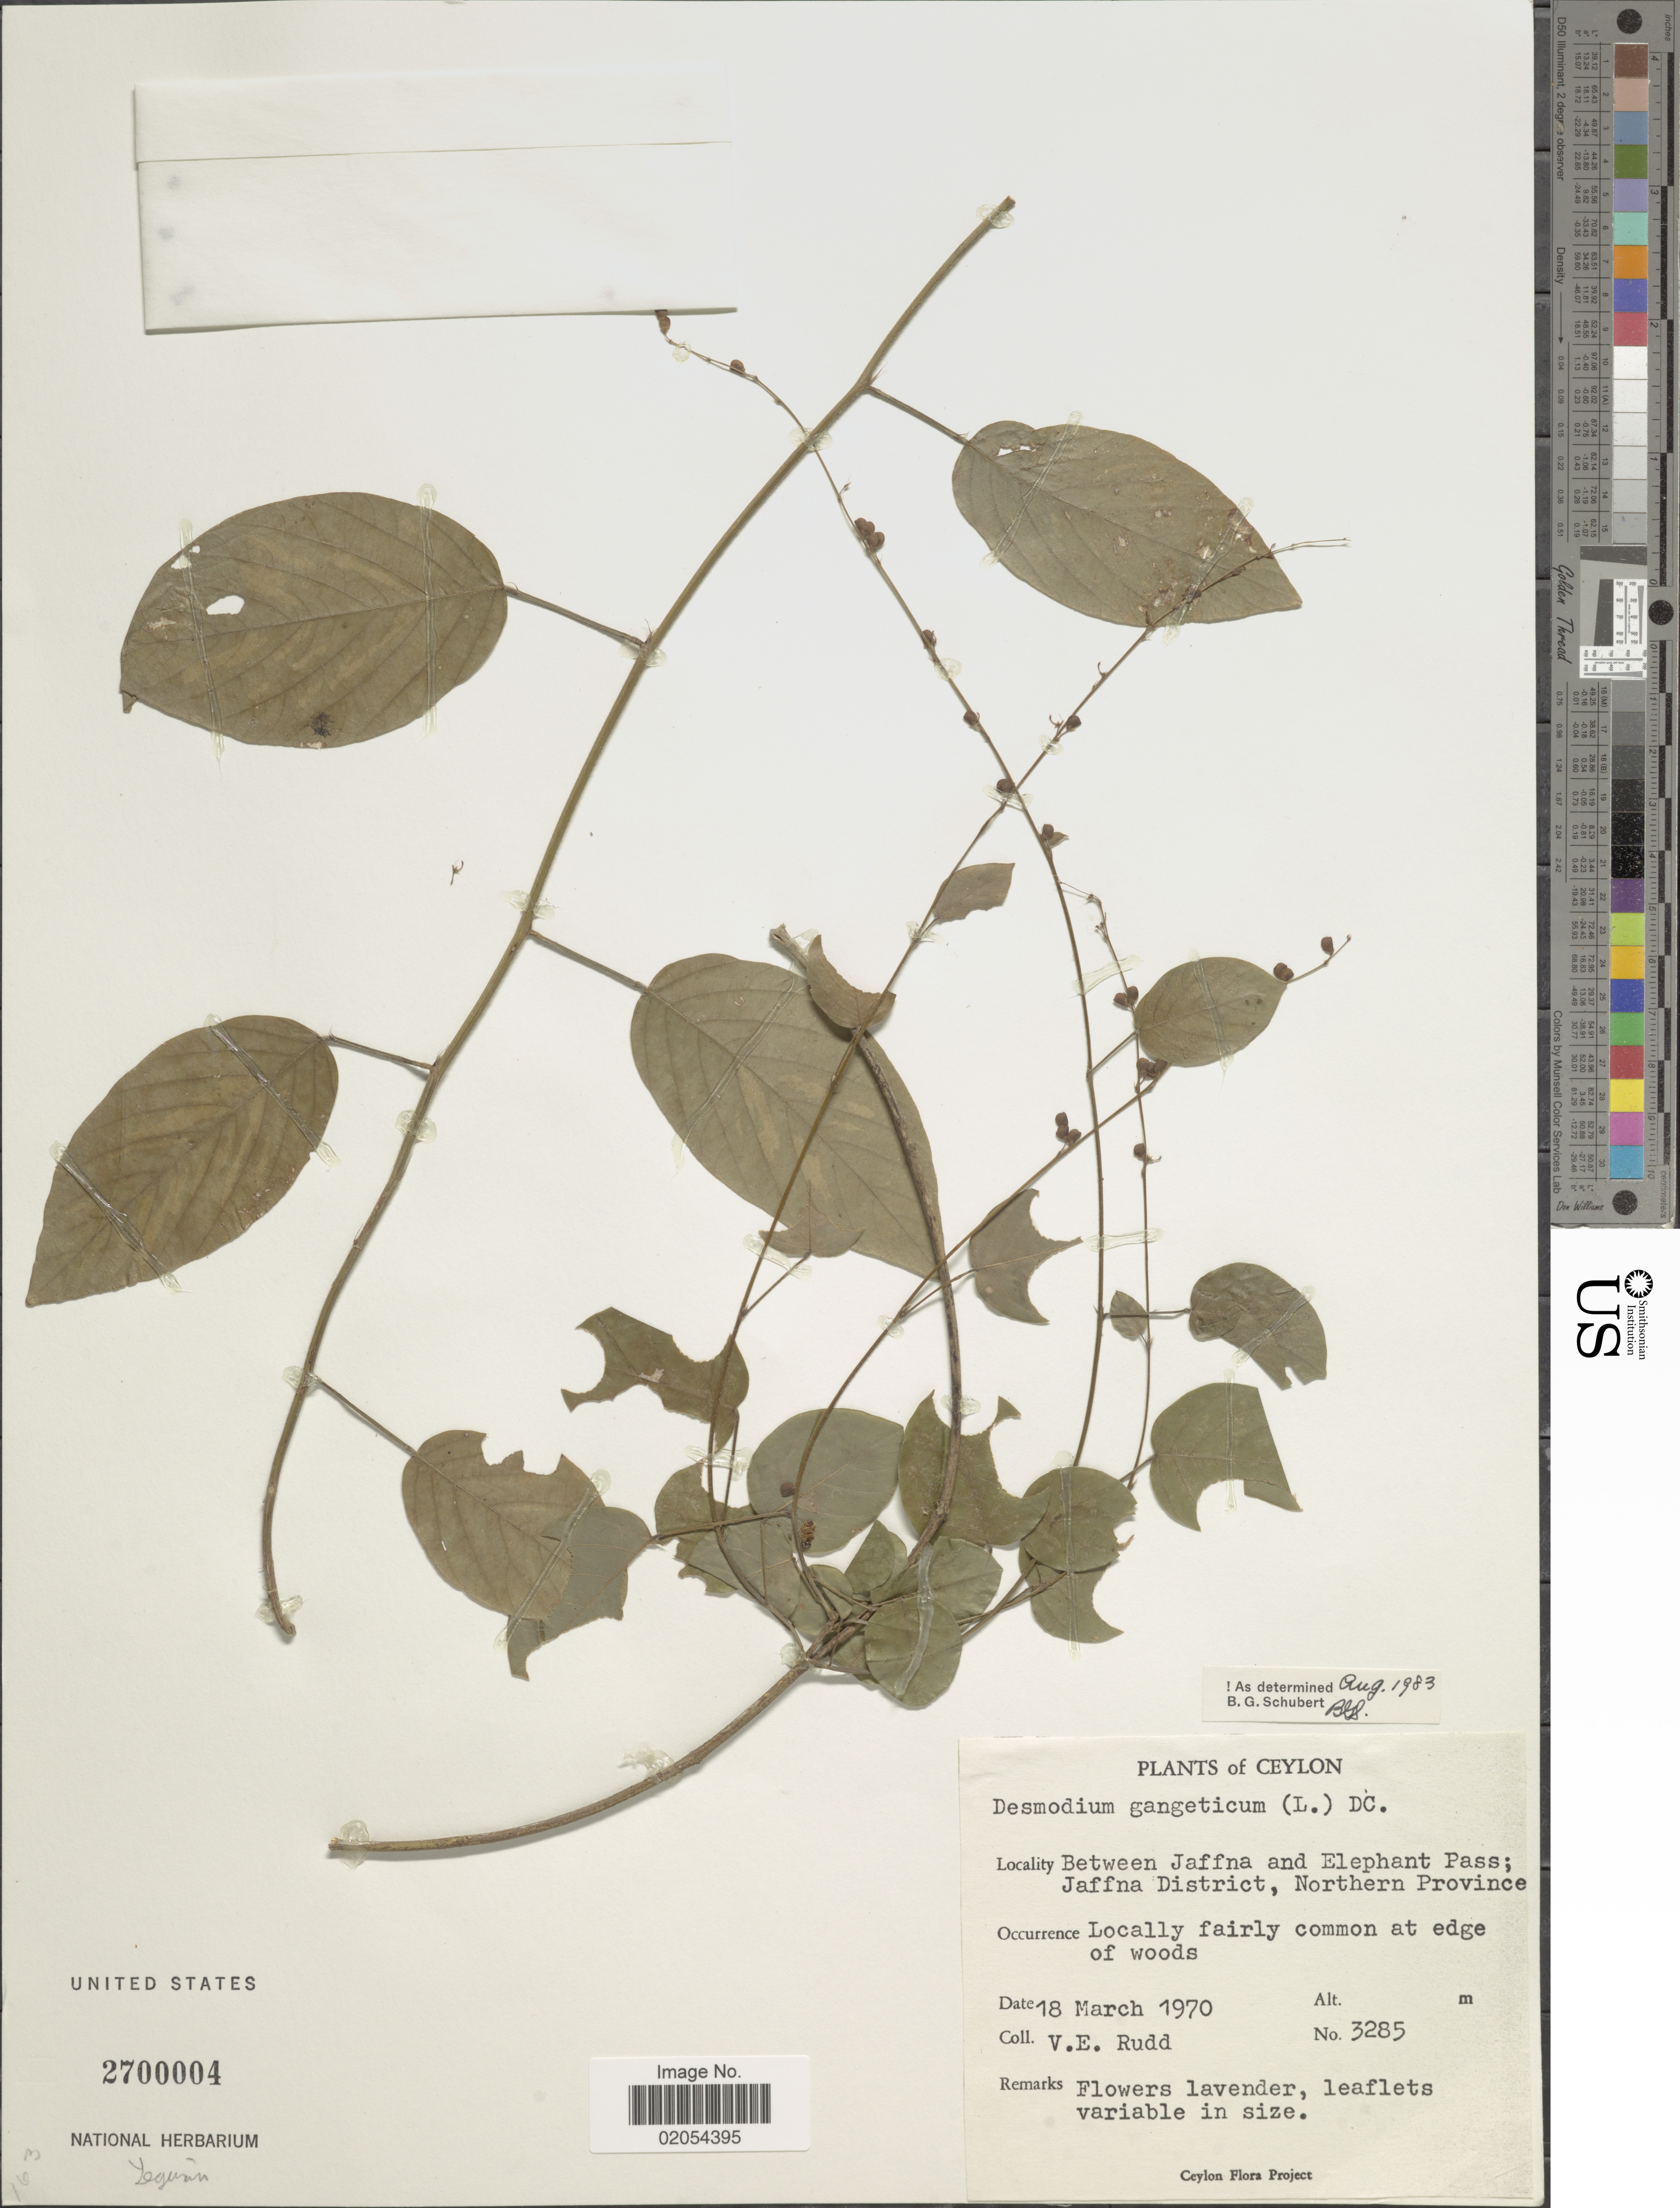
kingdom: Plantae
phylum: Tracheophyta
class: Magnoliopsida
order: Fabales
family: Fabaceae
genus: Pleurolobus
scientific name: Pleurolobus gangeticus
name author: (L.) J. St.-Hil. ex H. Ohashi & K. Ohashi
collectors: V. E. Rudd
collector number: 3285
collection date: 1970-03-18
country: Sri Lanka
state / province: Northern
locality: Ceylon, Between Jaffna and Elephant Pass, Jaffna District, Northern Province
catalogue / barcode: US 2700004